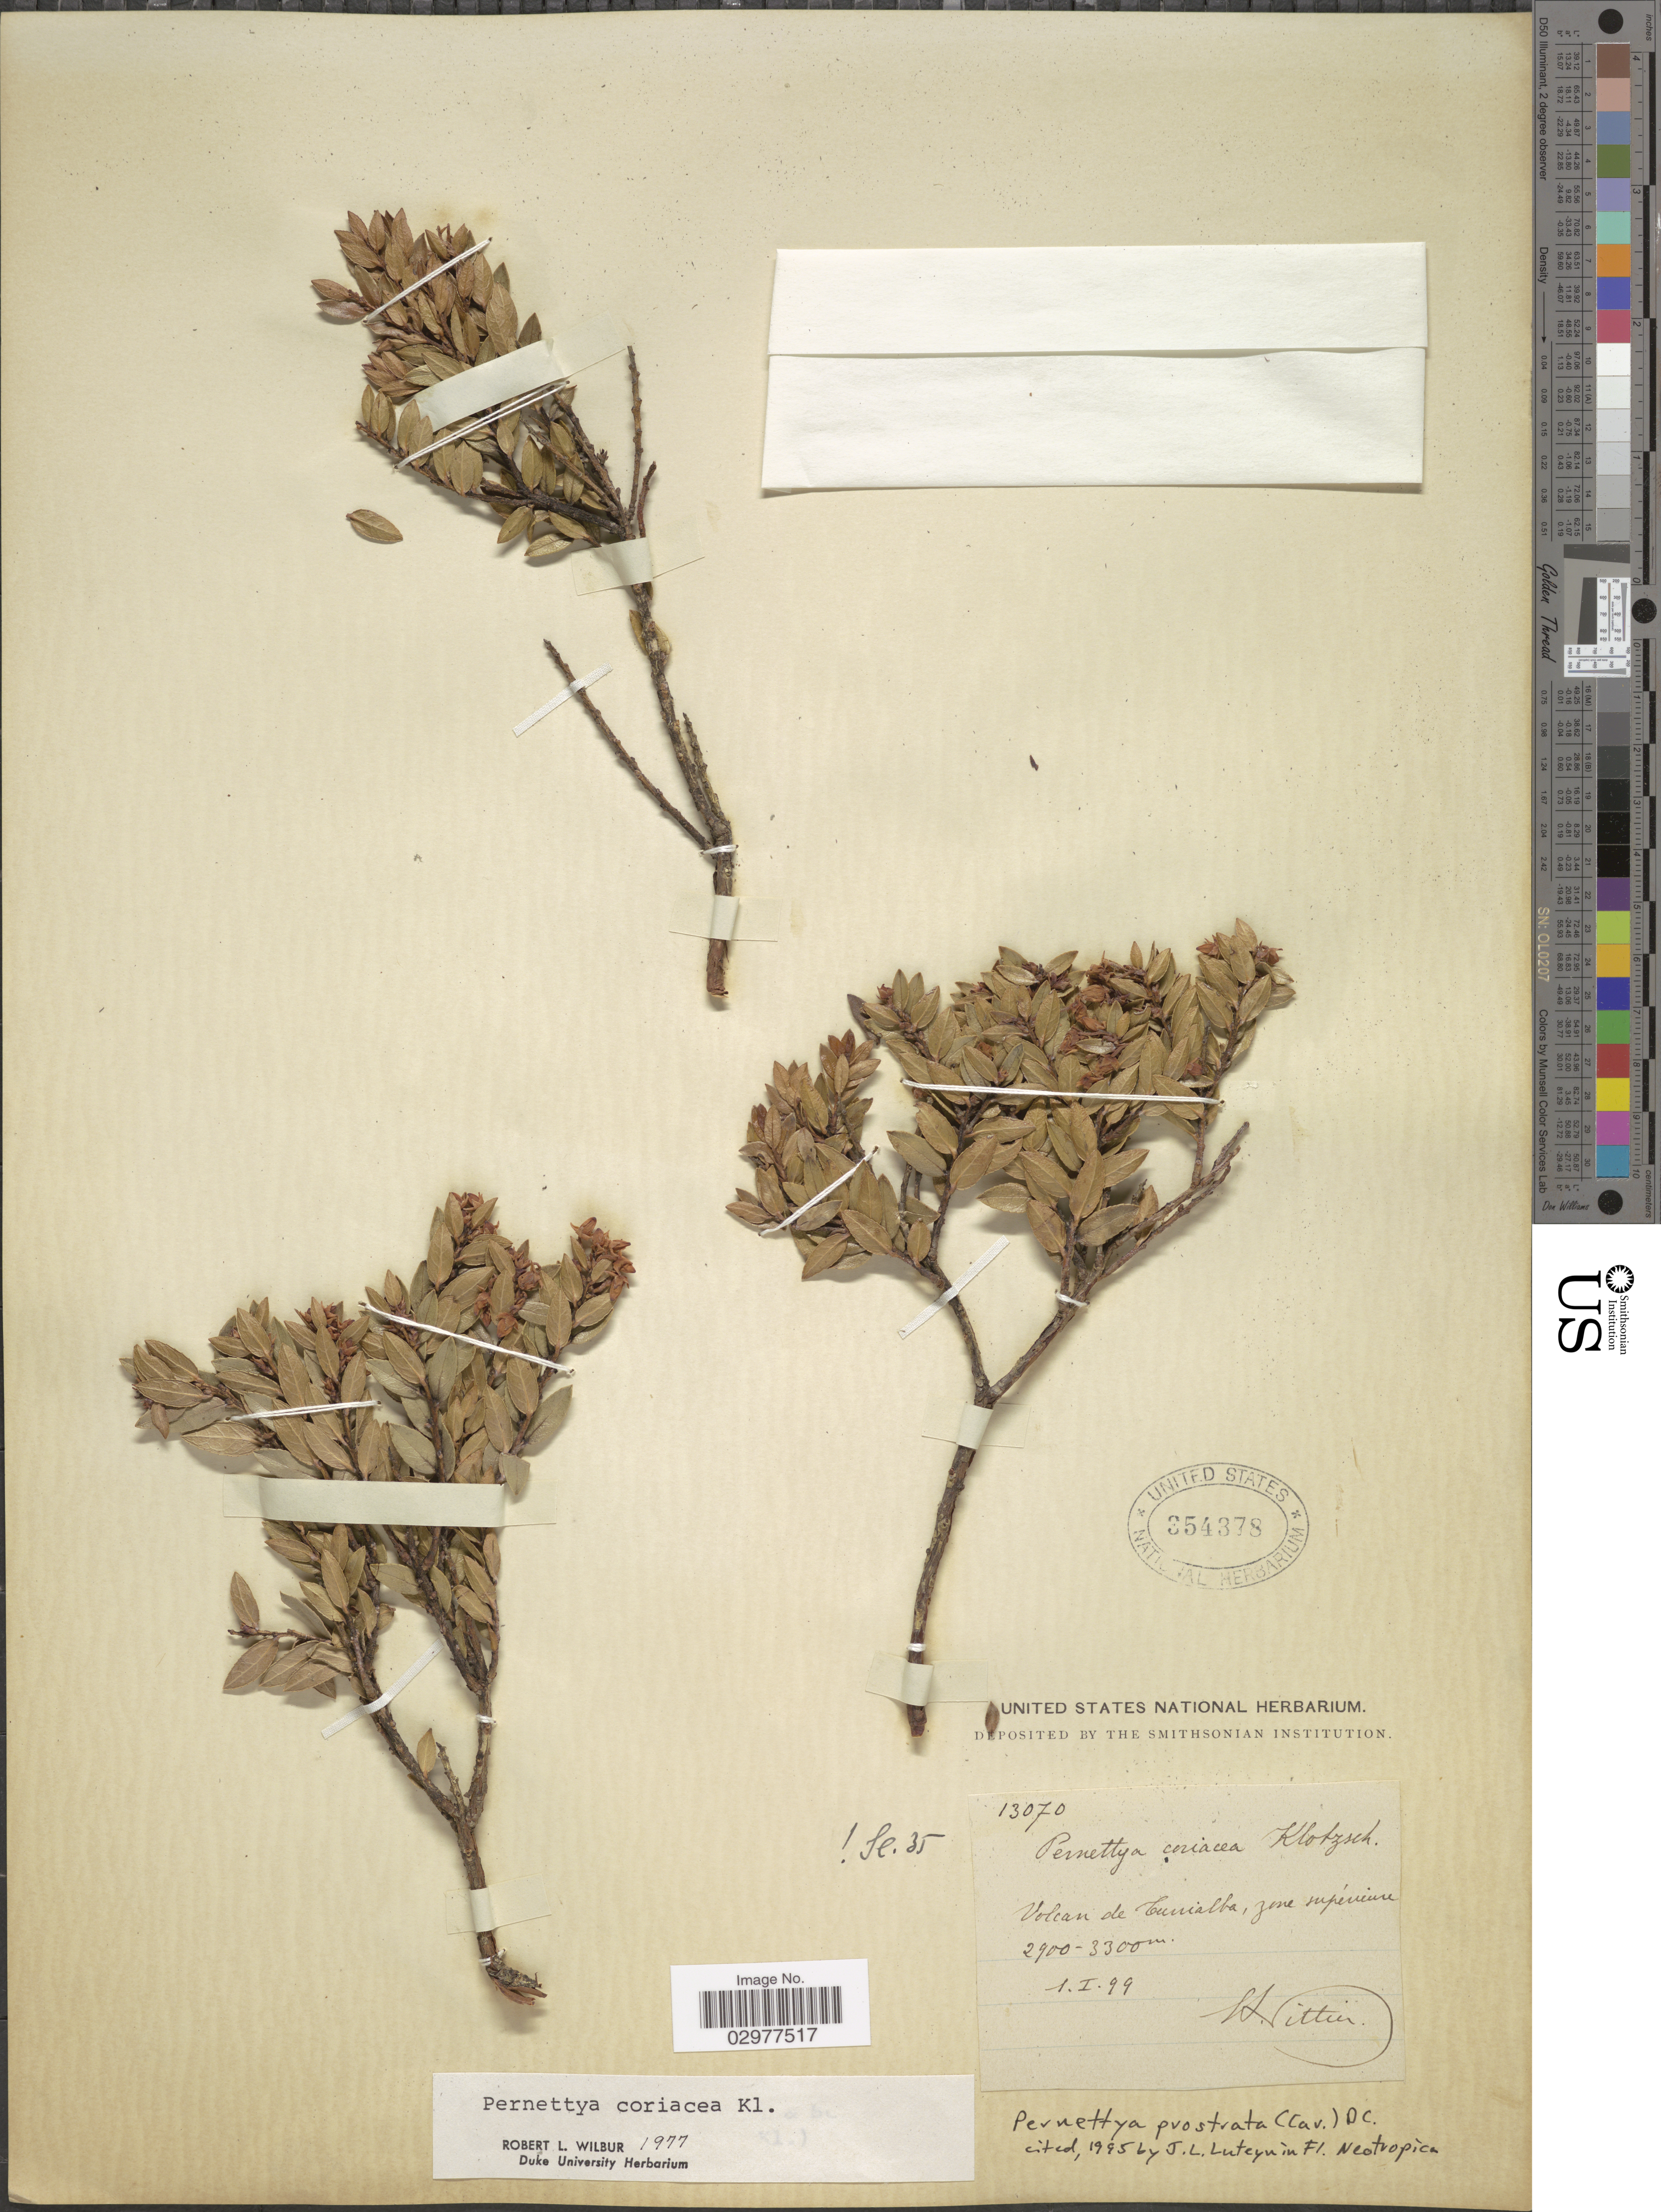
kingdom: Plantae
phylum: Tracheophyta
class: Magnoliopsida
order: Ericales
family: Ericaceae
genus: Pernettya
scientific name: Pernettya prostrata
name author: (Cav.) DC.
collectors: H. F. Pittier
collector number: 13070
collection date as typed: Transcribed d/m/y: 1/1/99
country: Costa Rica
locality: Volcan de Turrialba, zone supérieur.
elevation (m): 2900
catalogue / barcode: US 354378